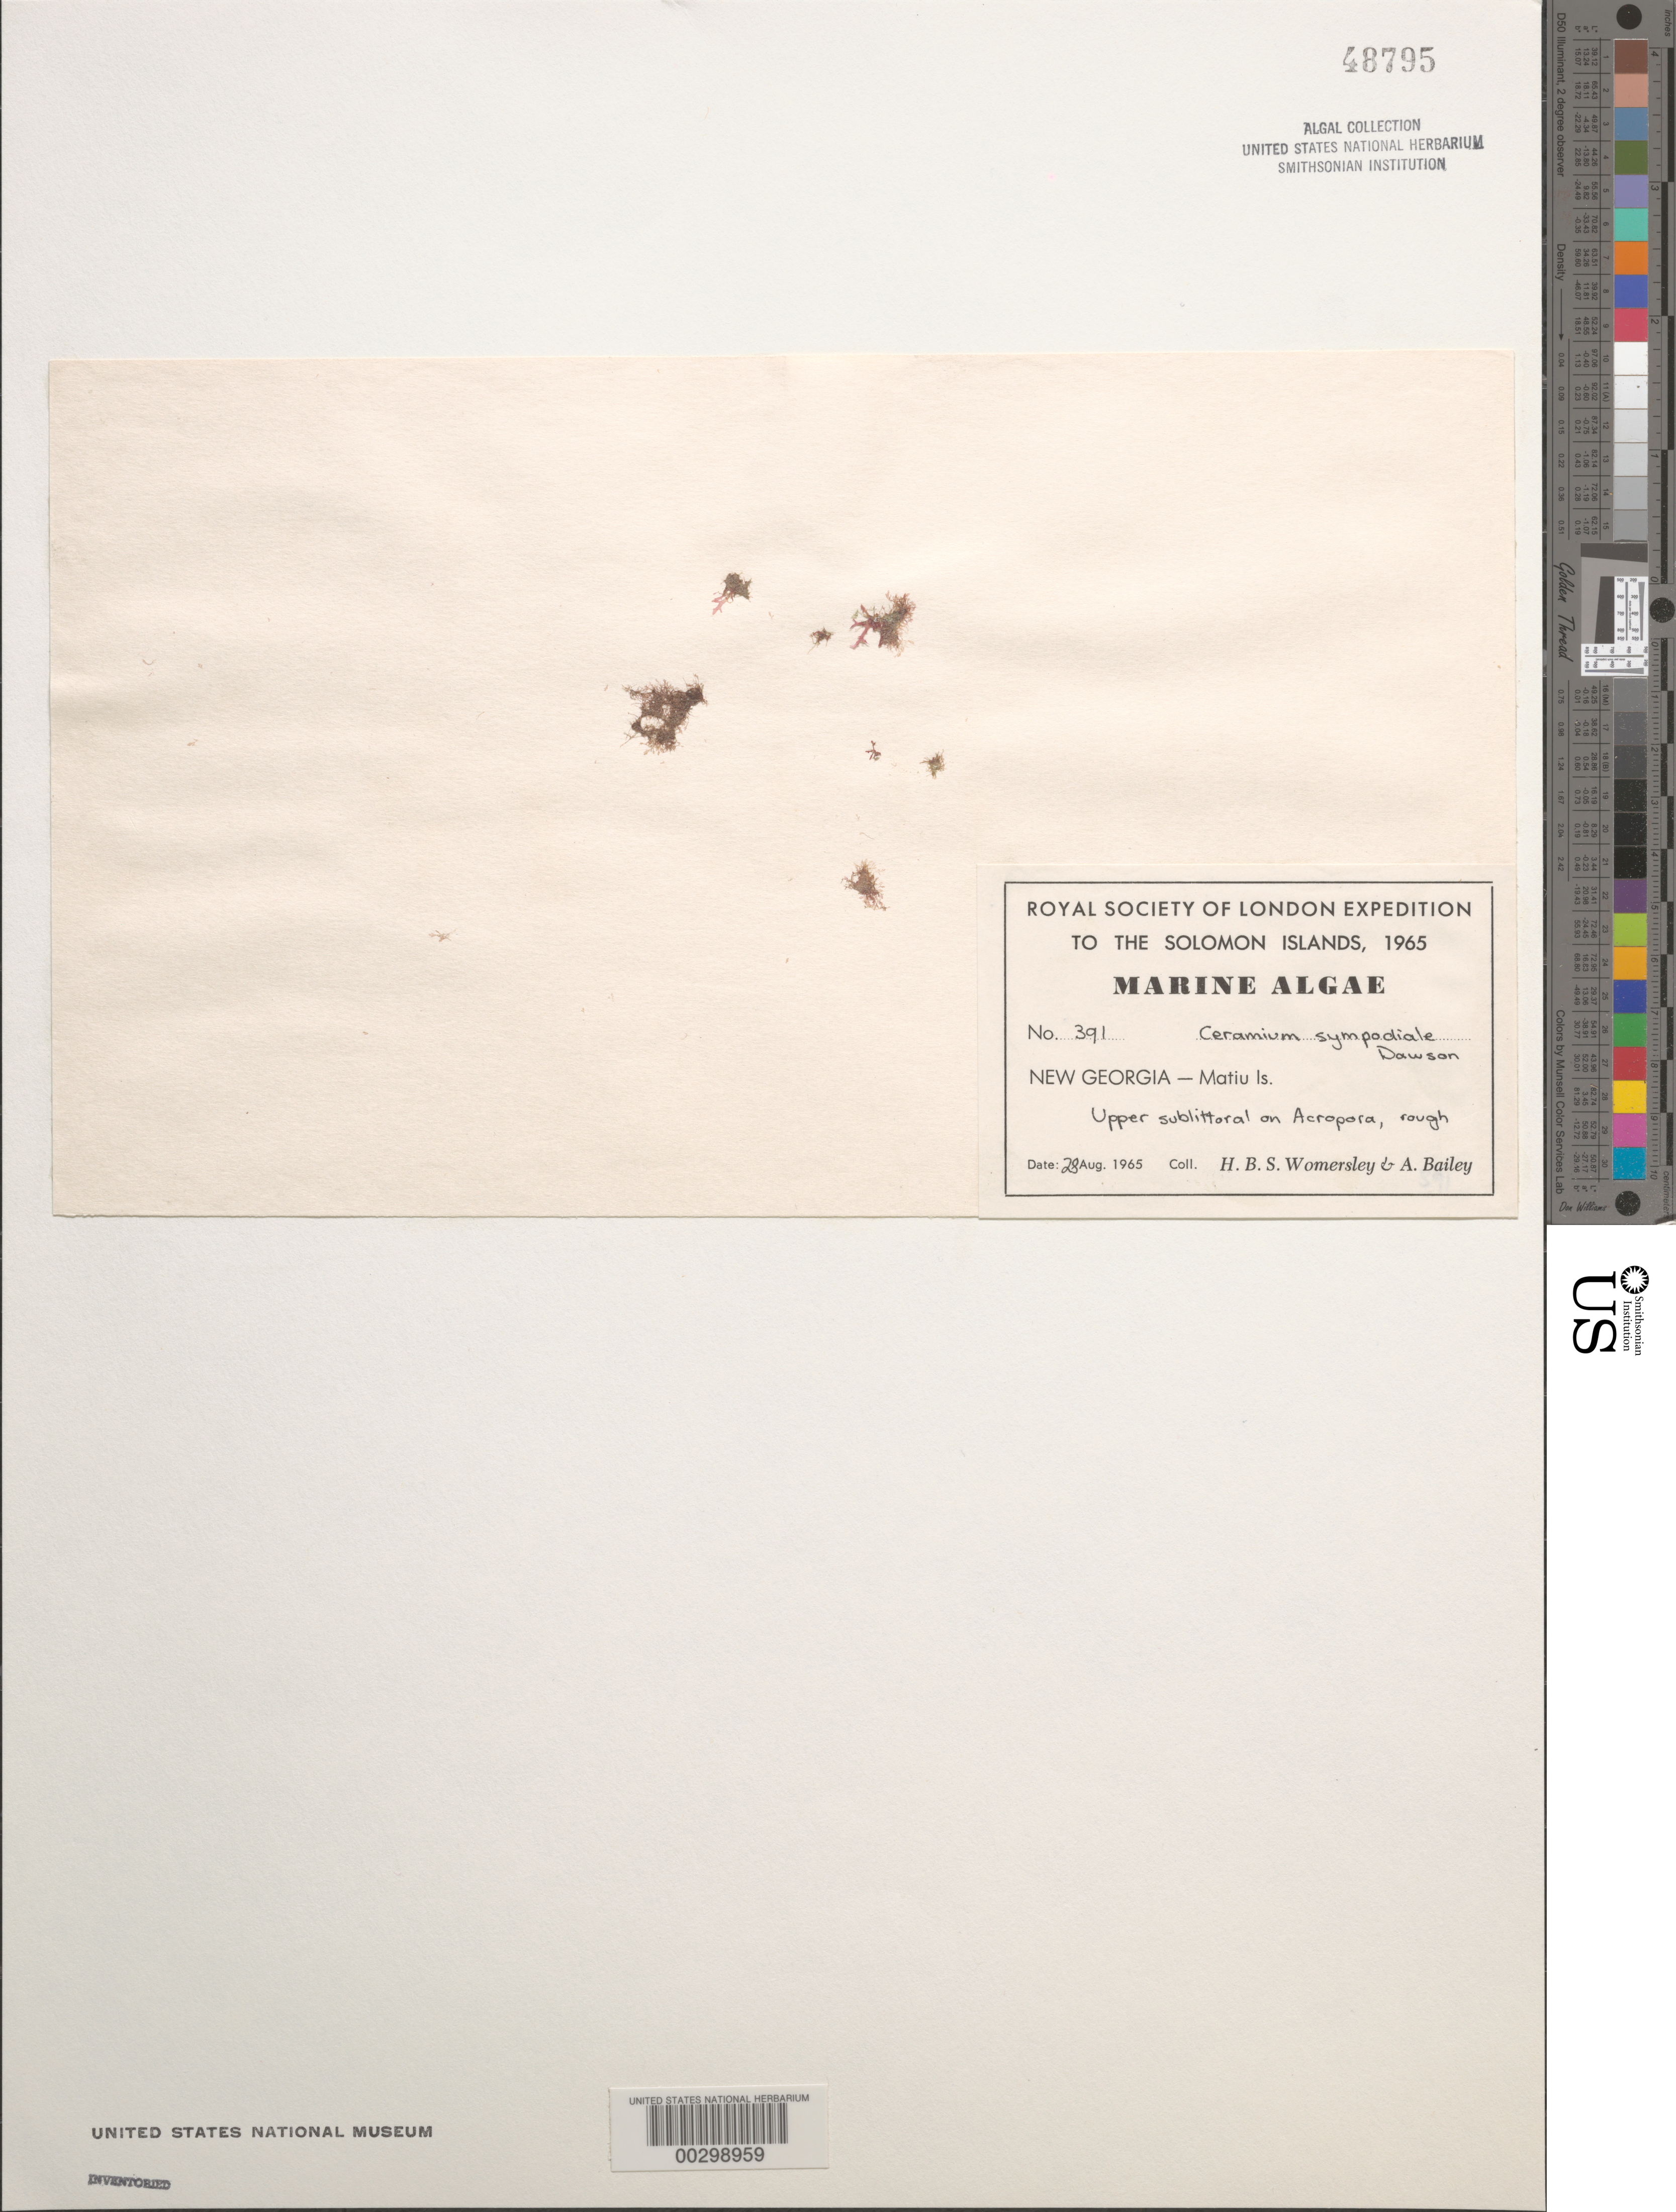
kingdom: Plantae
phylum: Rhodophyta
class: Florideophyceae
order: Ceramiales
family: Ceramiaceae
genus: Ceramium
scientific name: Ceramium borneense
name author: Weber Bosse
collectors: H. B. S. Womersley & A. Bailey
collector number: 391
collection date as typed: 28 Aug 1965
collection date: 1965-08-28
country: Solomon Islands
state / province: Western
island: Matiu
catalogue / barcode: US 48795